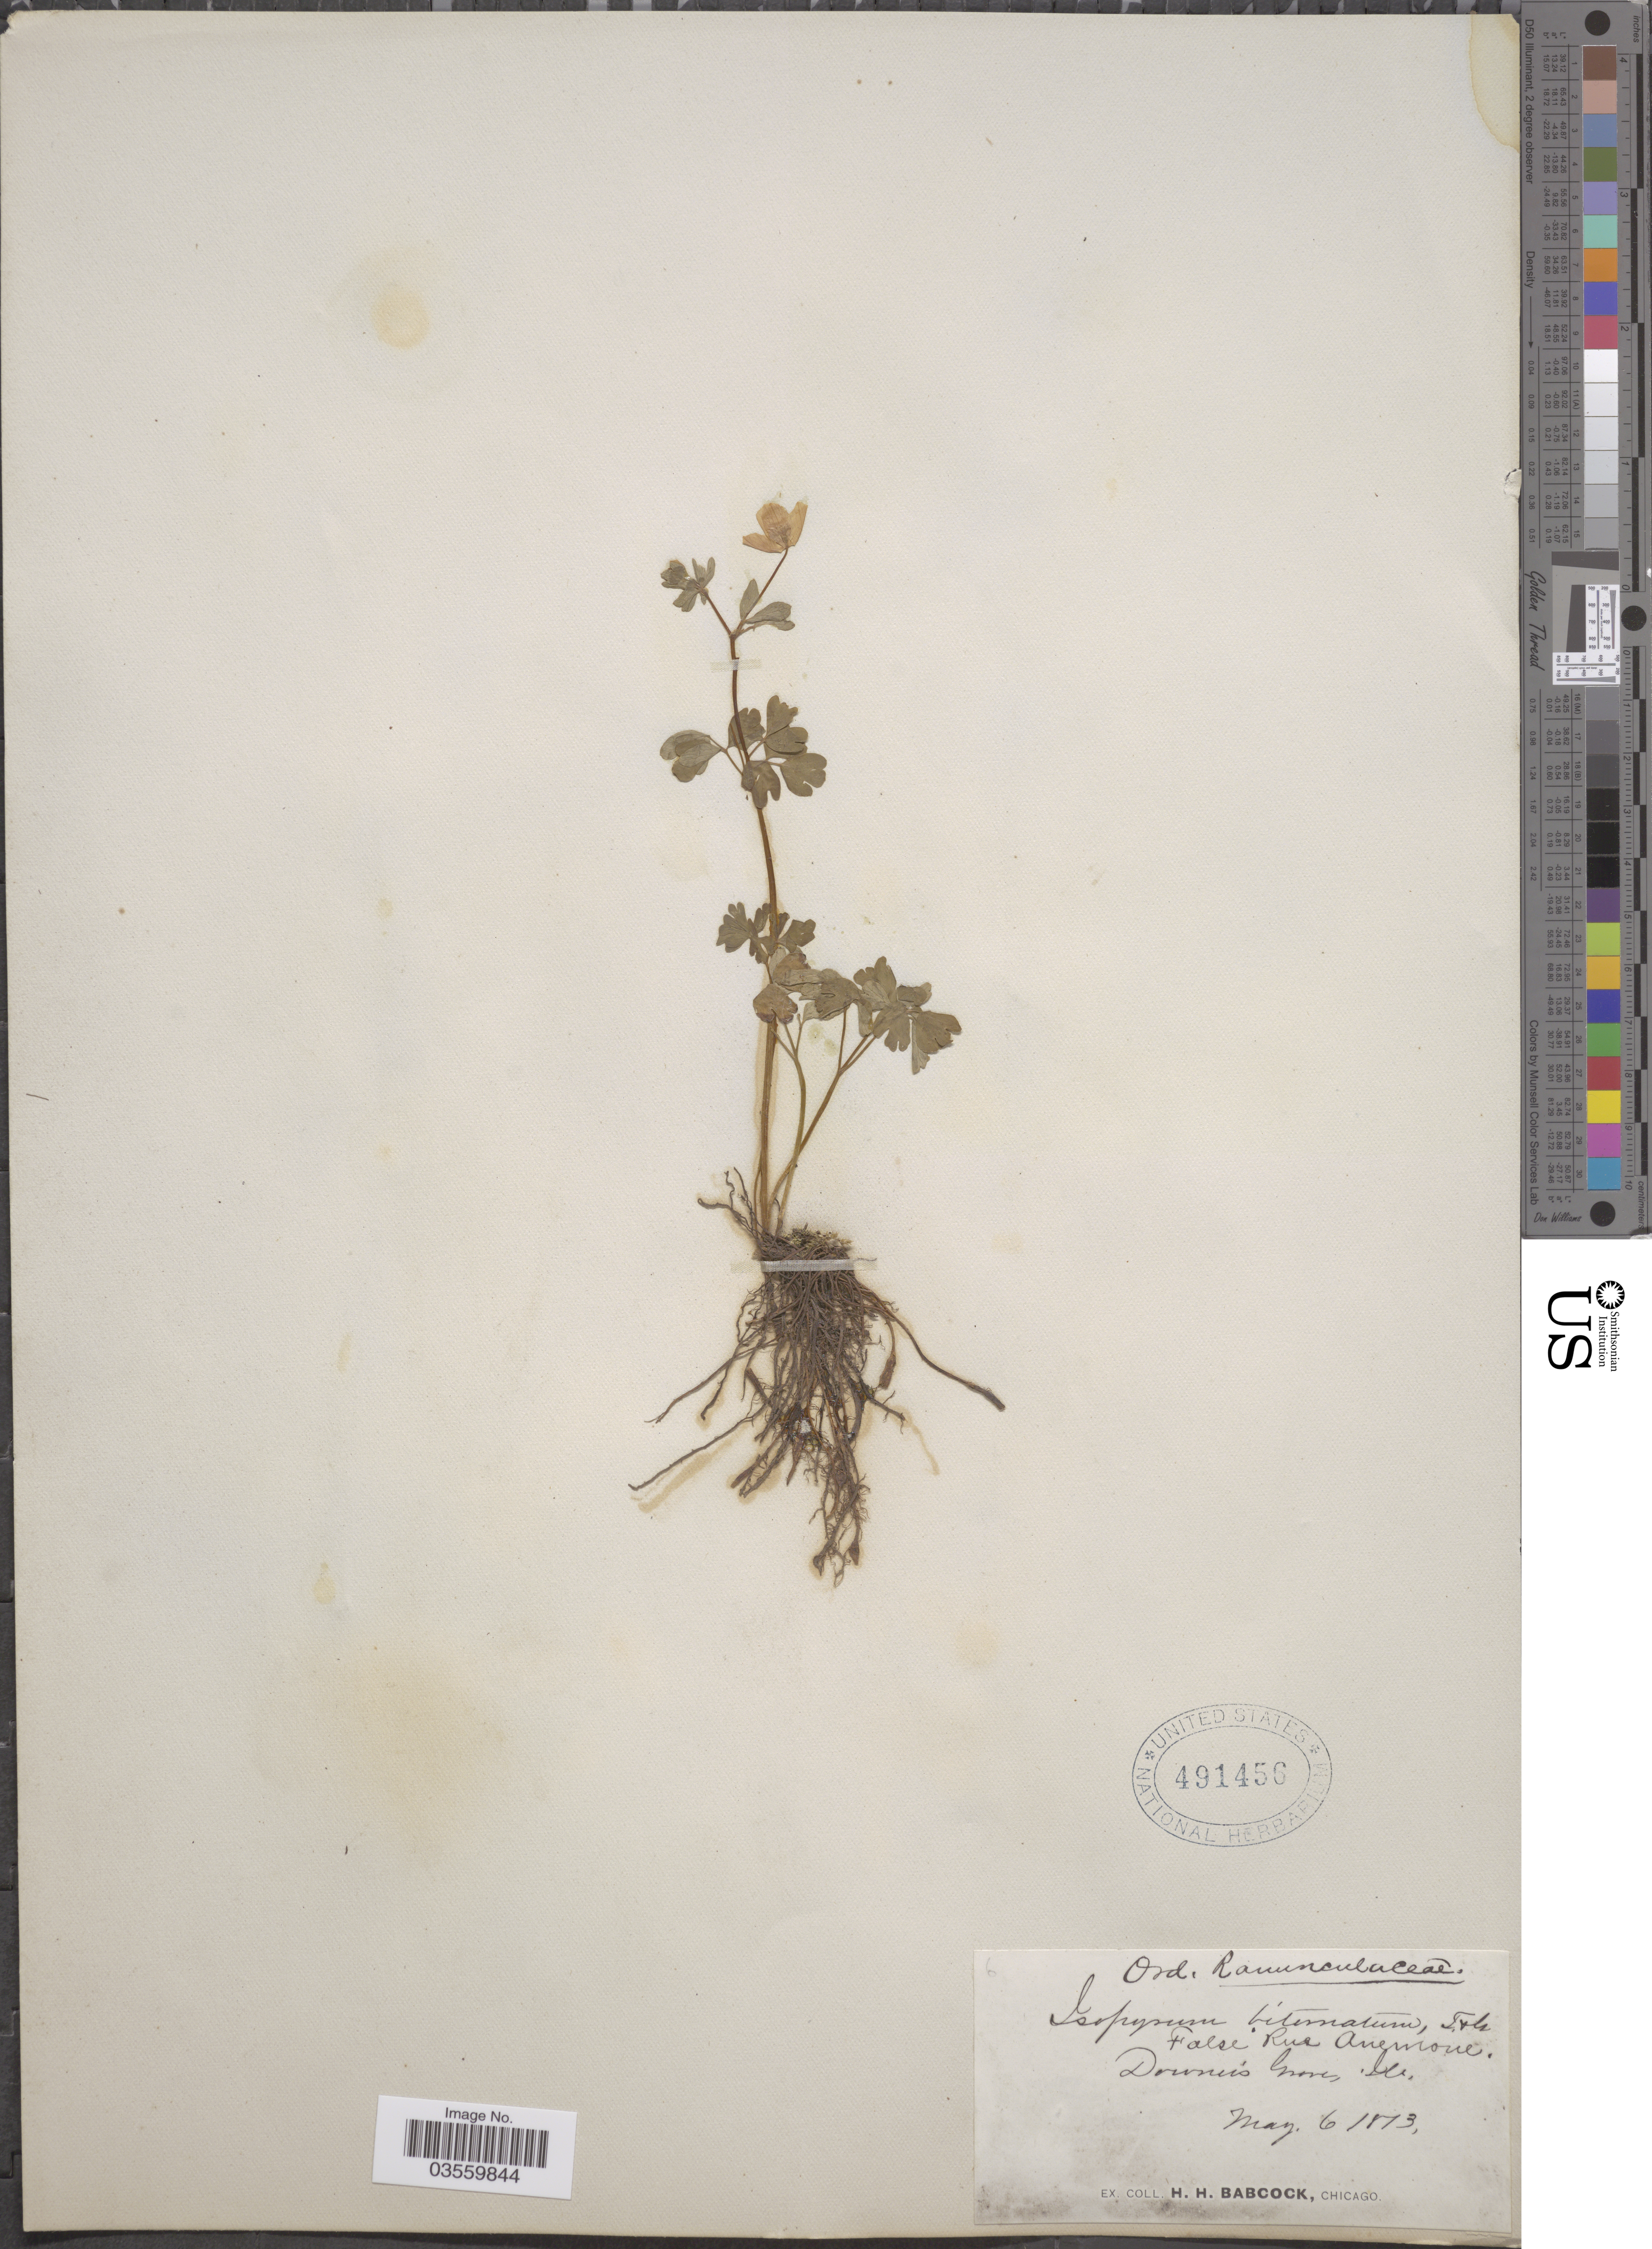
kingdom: Plantae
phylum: Tracheophyta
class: Magnoliopsida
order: Ranunculales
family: Ranunculaceae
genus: Enemion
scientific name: Enemion biternatum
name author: (Torr. & A. Gray) Raf.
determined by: Strong, Mark T., (BOT), Smithsonian Institution - National Museum of Natural History (UNITED STATES)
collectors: H. Babcock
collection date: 1873-05-06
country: United States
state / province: Illinois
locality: Downer's Grove.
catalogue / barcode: US 491456